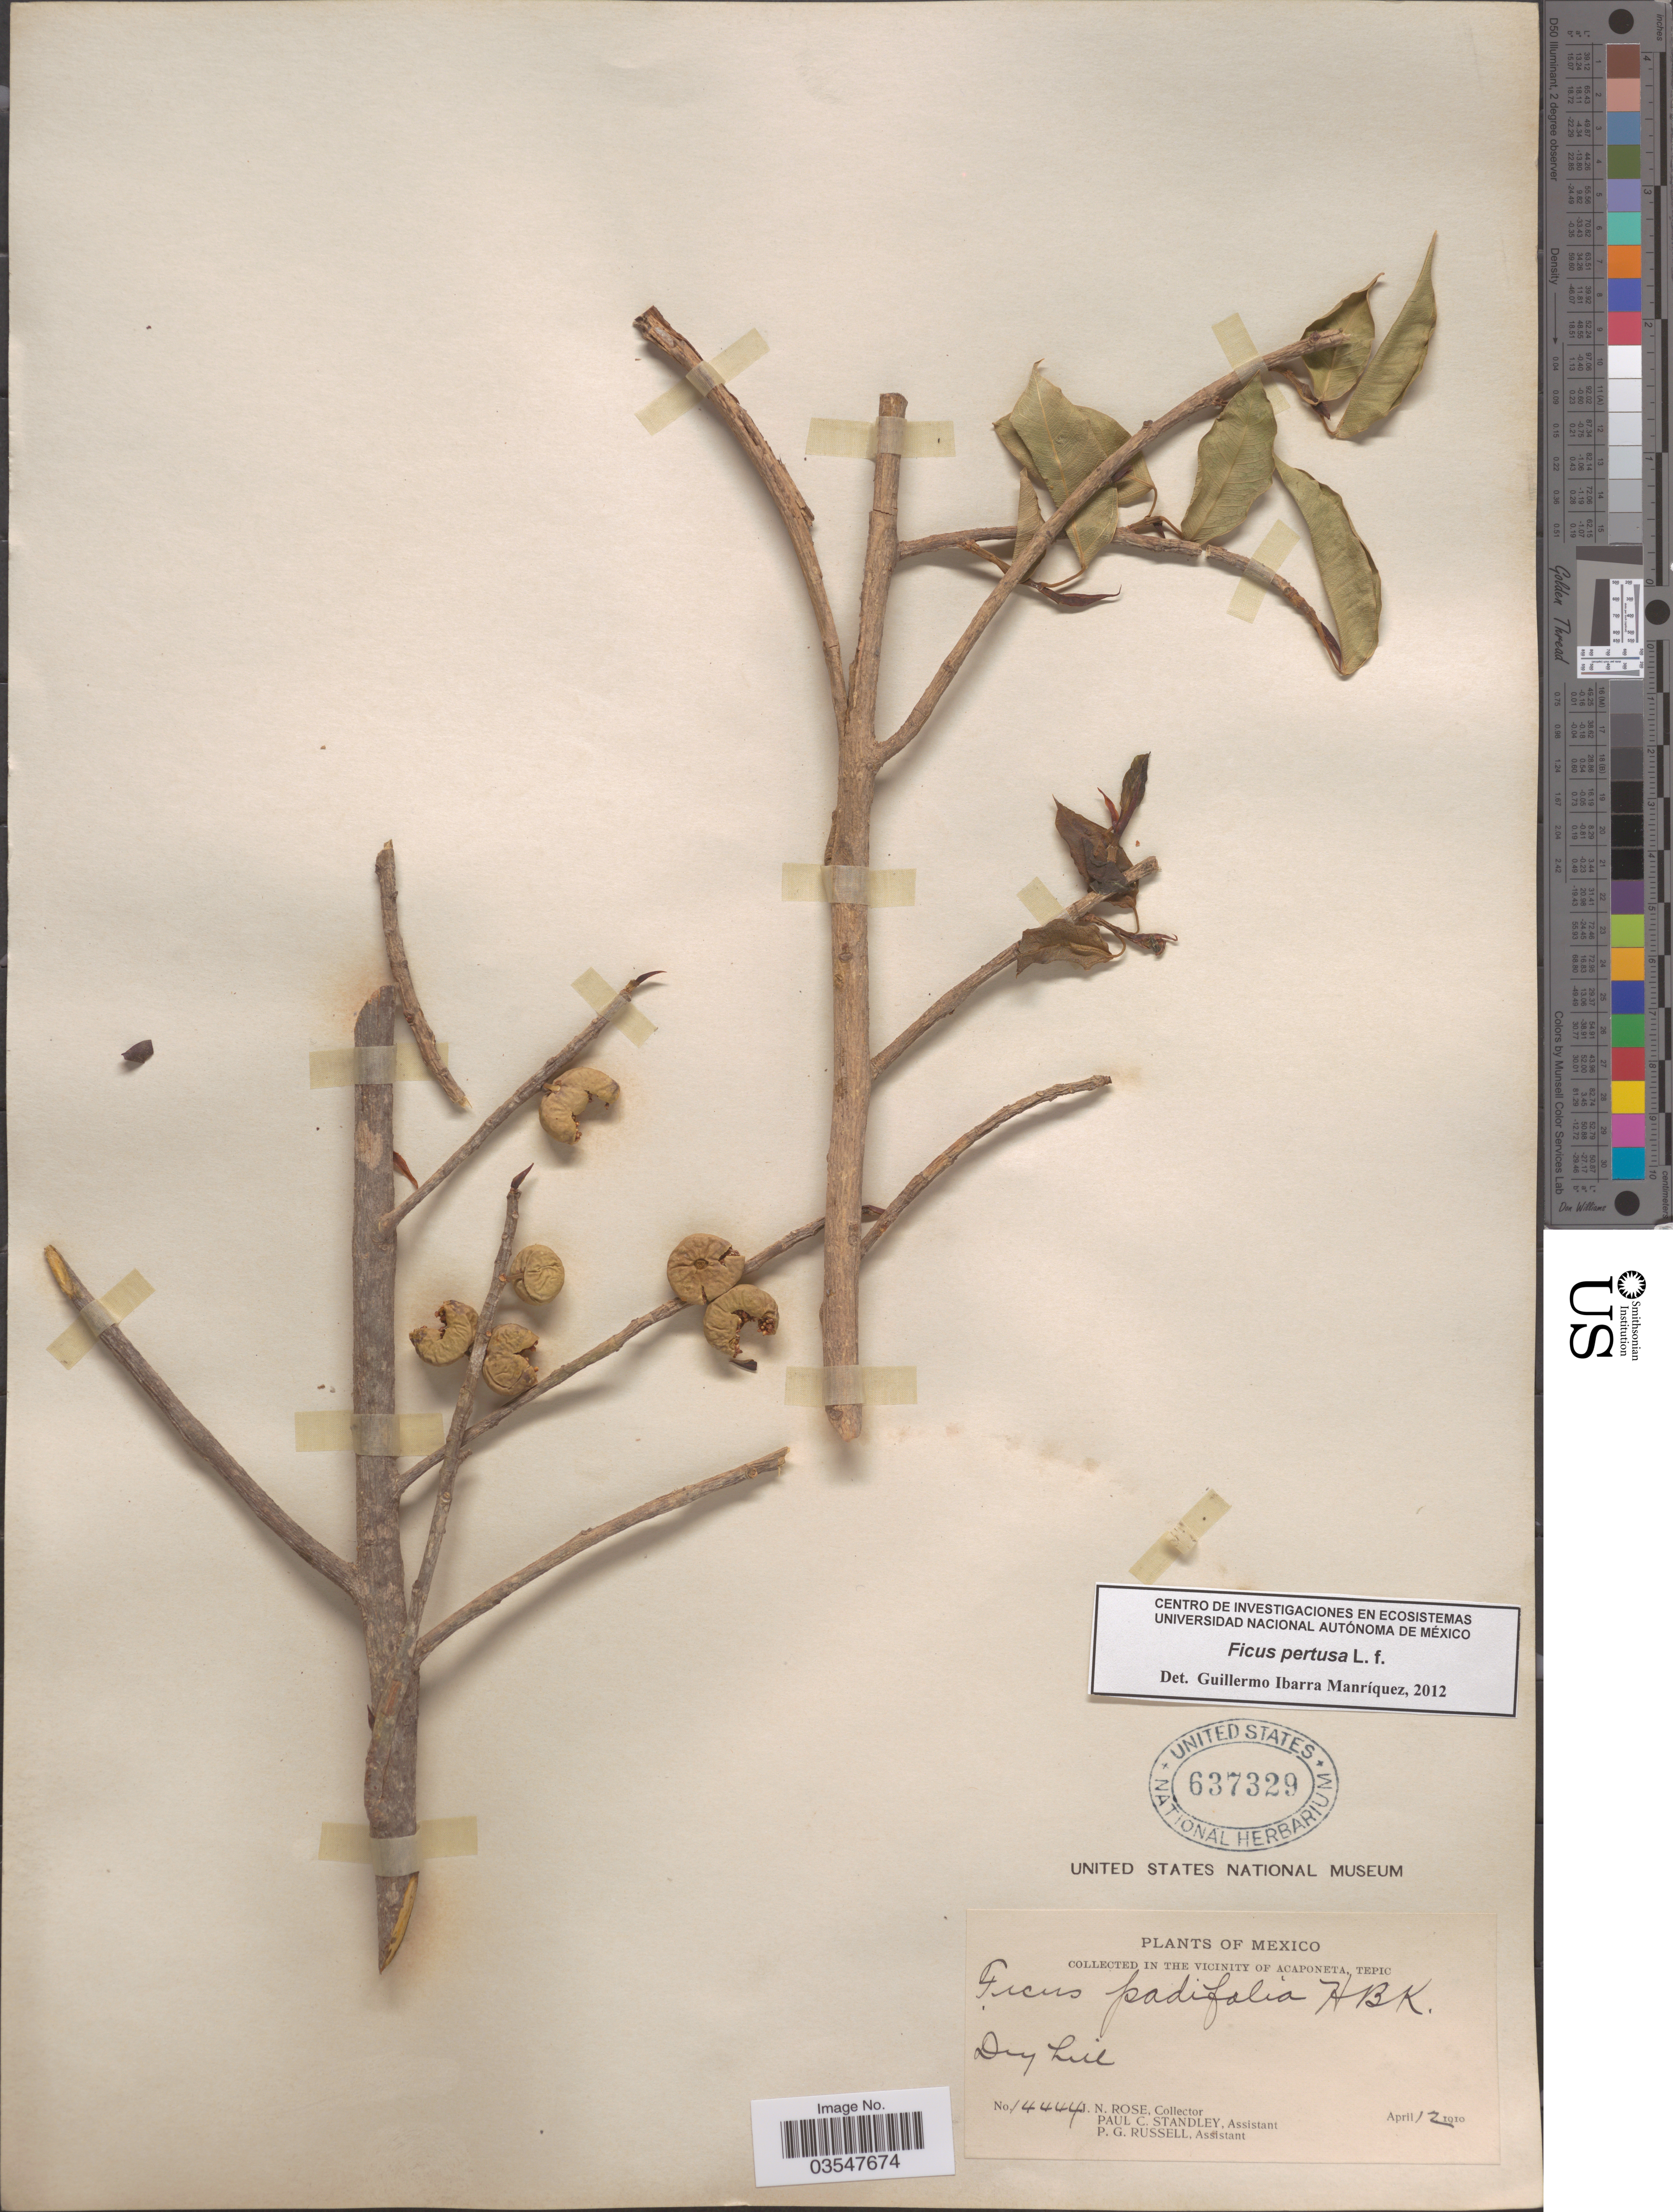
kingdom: Plantae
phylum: Tracheophyta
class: Magnoliopsida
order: Rosales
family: Moraceae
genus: Ficus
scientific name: Ficus pertusa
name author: L. f.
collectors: J. N. Rose, P. C. Standley & P. G. Russell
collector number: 14444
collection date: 1910-04-12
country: Mexico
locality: In the vicinity of Acaponeta, Tepic.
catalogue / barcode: US 637329